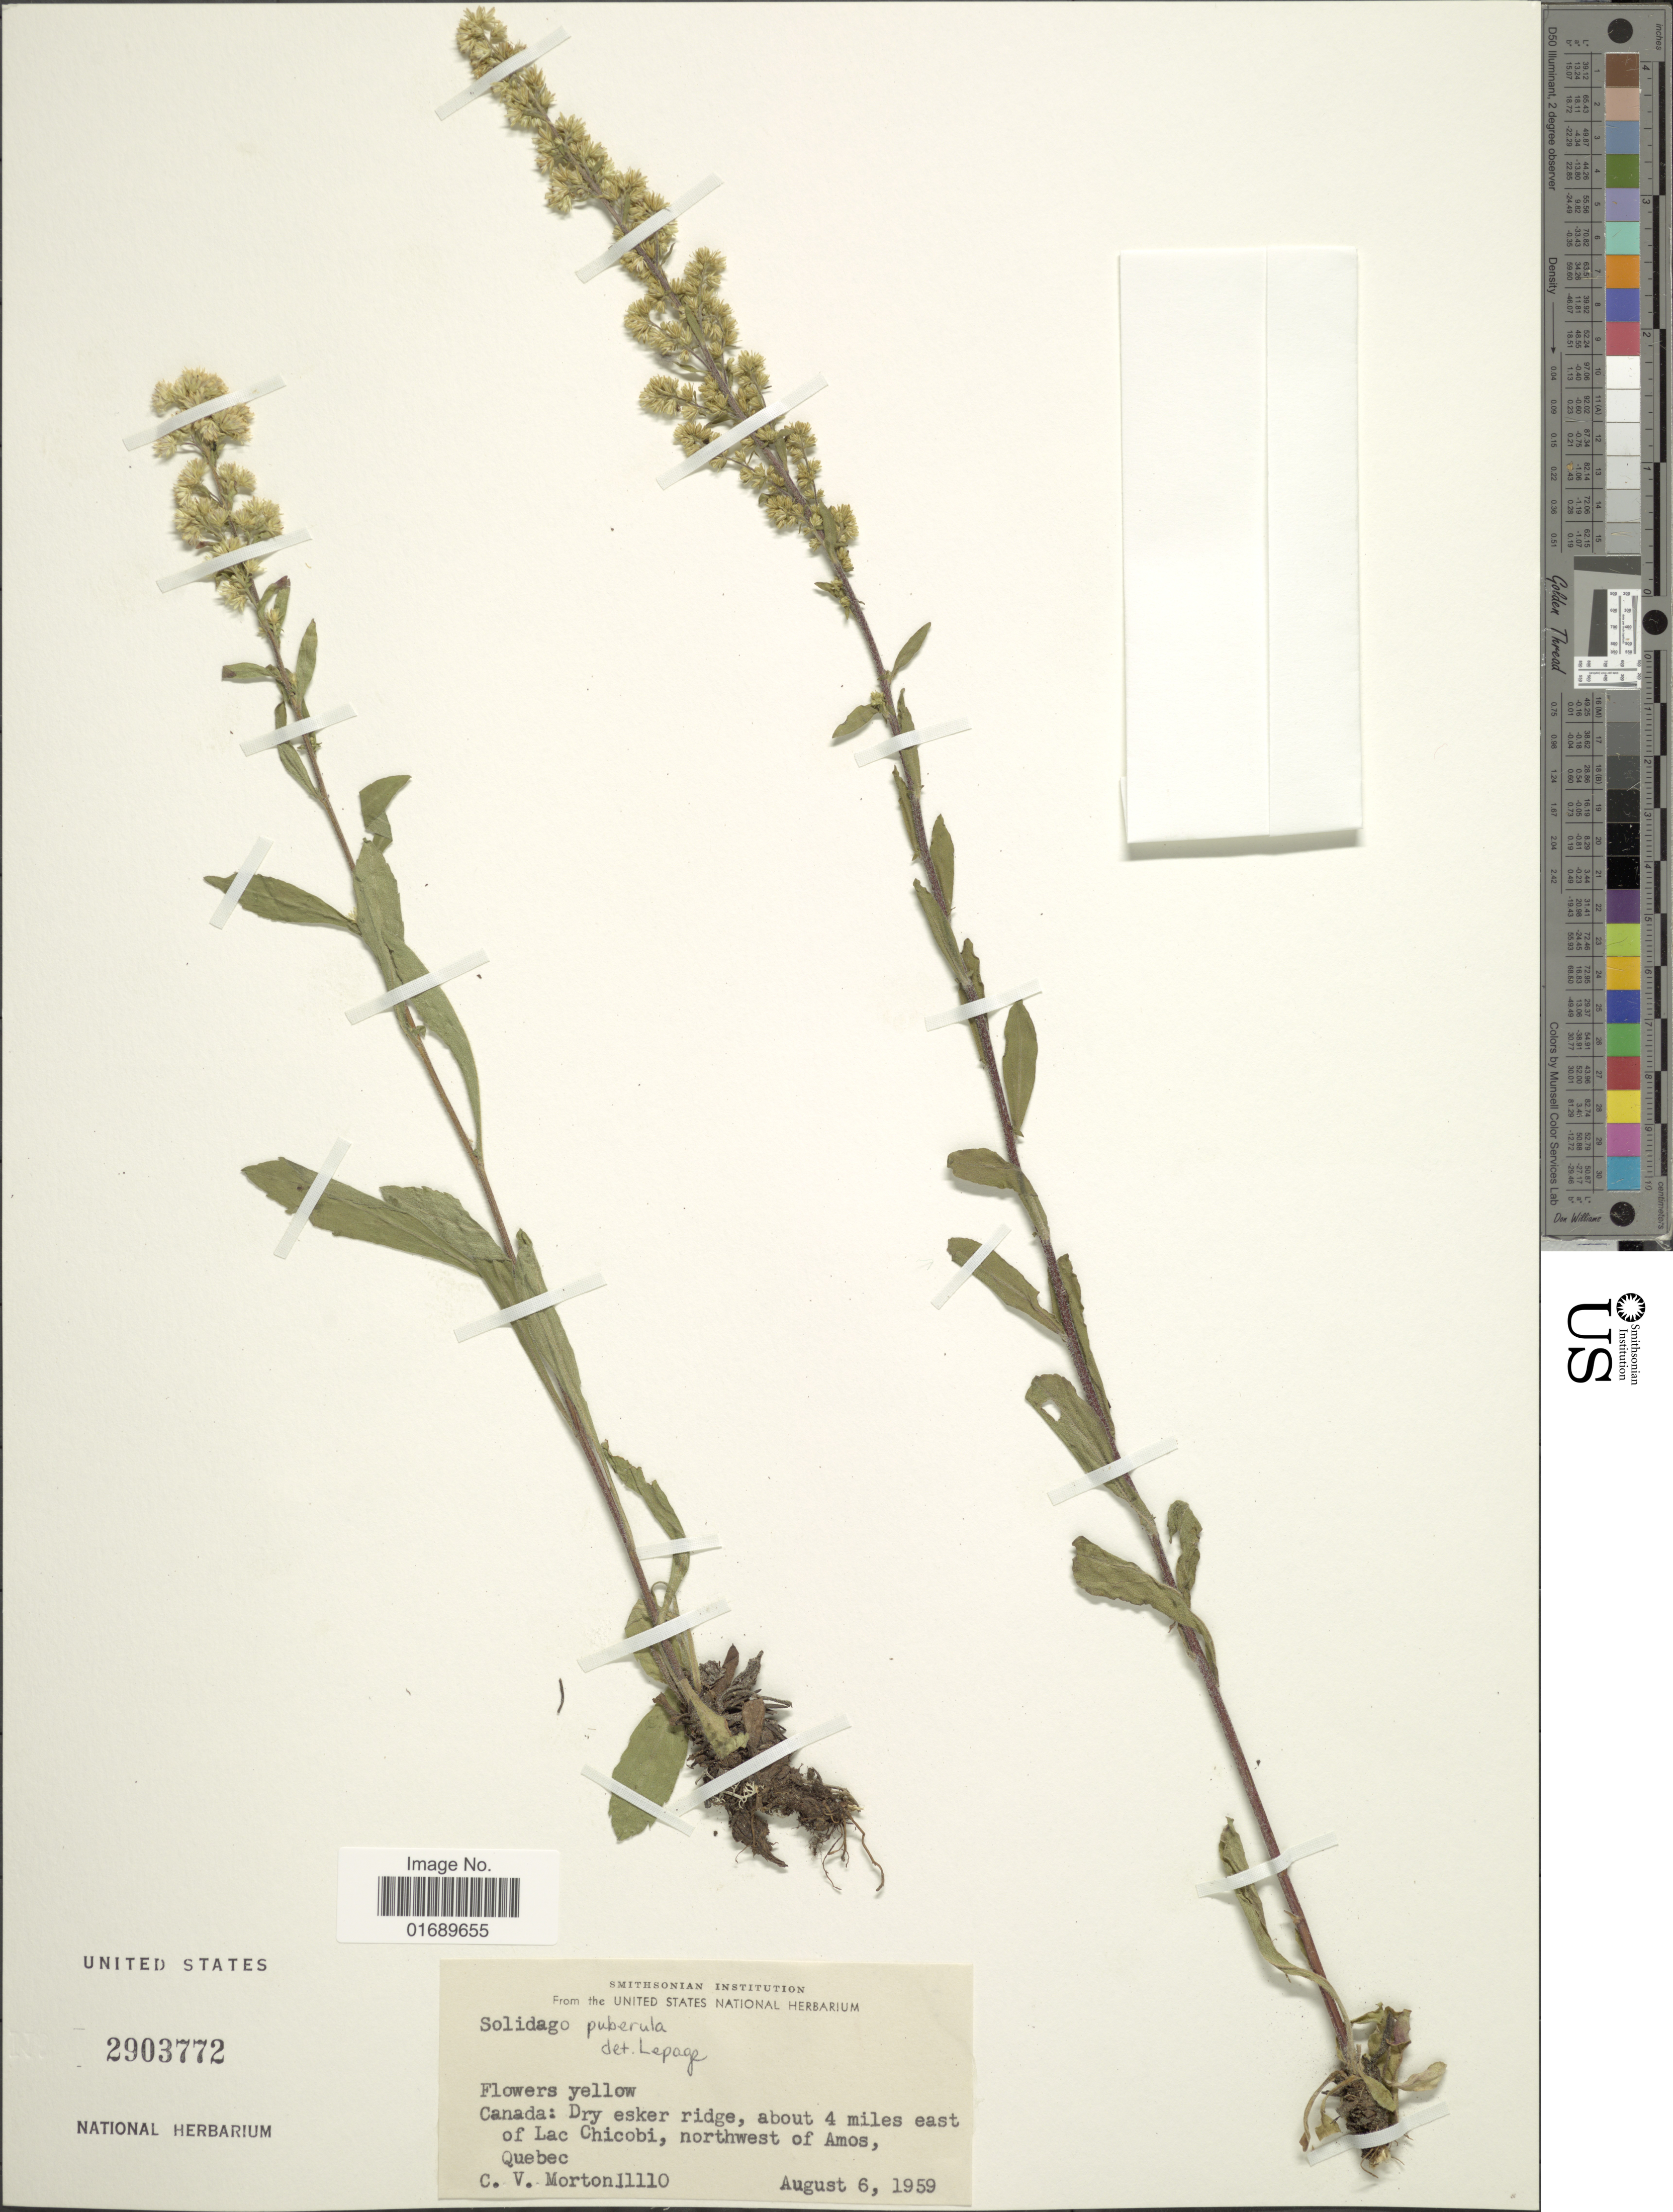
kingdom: Plantae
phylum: Tracheophyta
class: Magnoliopsida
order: Asterales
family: Asteraceae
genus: Solidago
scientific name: Solidago puberula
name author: Nutt.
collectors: C. V. Morton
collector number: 11110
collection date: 1959-08-06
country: Canada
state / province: Quebec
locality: Dry esker ridge, about 4 miles east of Lac Chicobi, northwest of Amos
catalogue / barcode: US 2903772